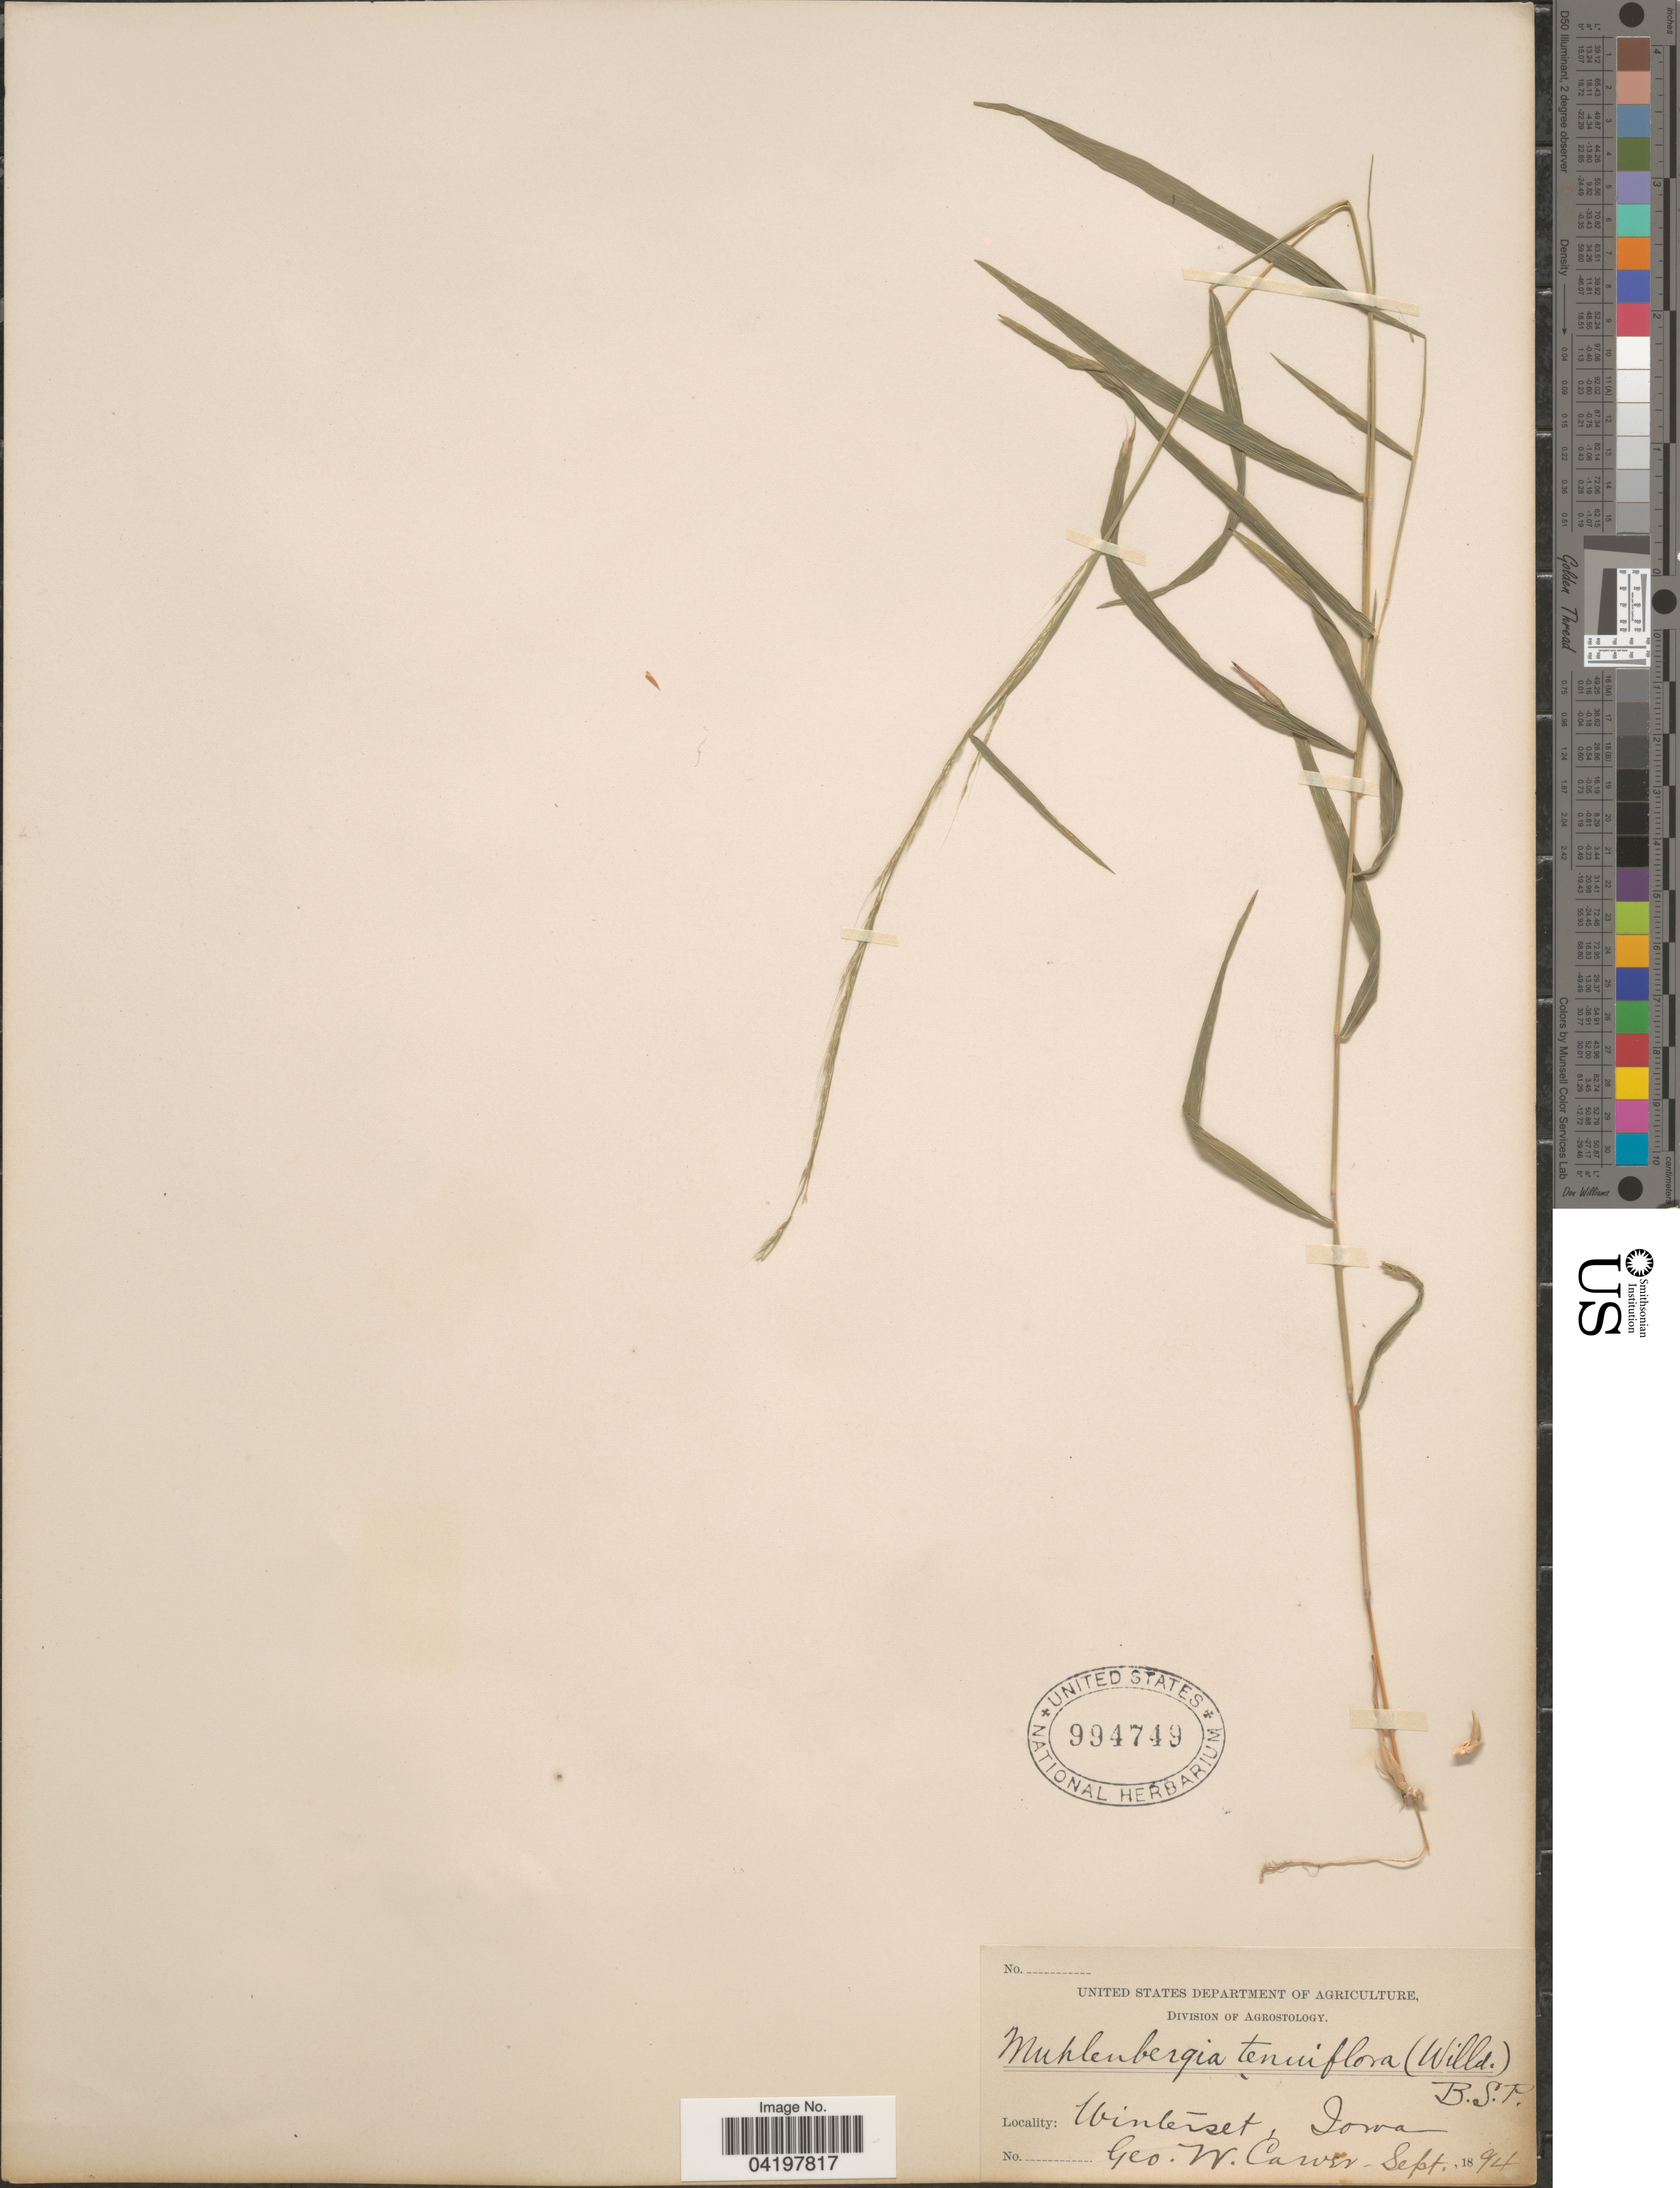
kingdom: Plantae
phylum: Tracheophyta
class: Liliopsida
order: Poales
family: Poaceae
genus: Muhlenbergia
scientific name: Muhlenbergia tenuiflora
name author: (Willd.) Britton, Stearns & Poggenb.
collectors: G. Carver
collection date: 1894-09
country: United States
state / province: Iowa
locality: Winterset.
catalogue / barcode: US 994749